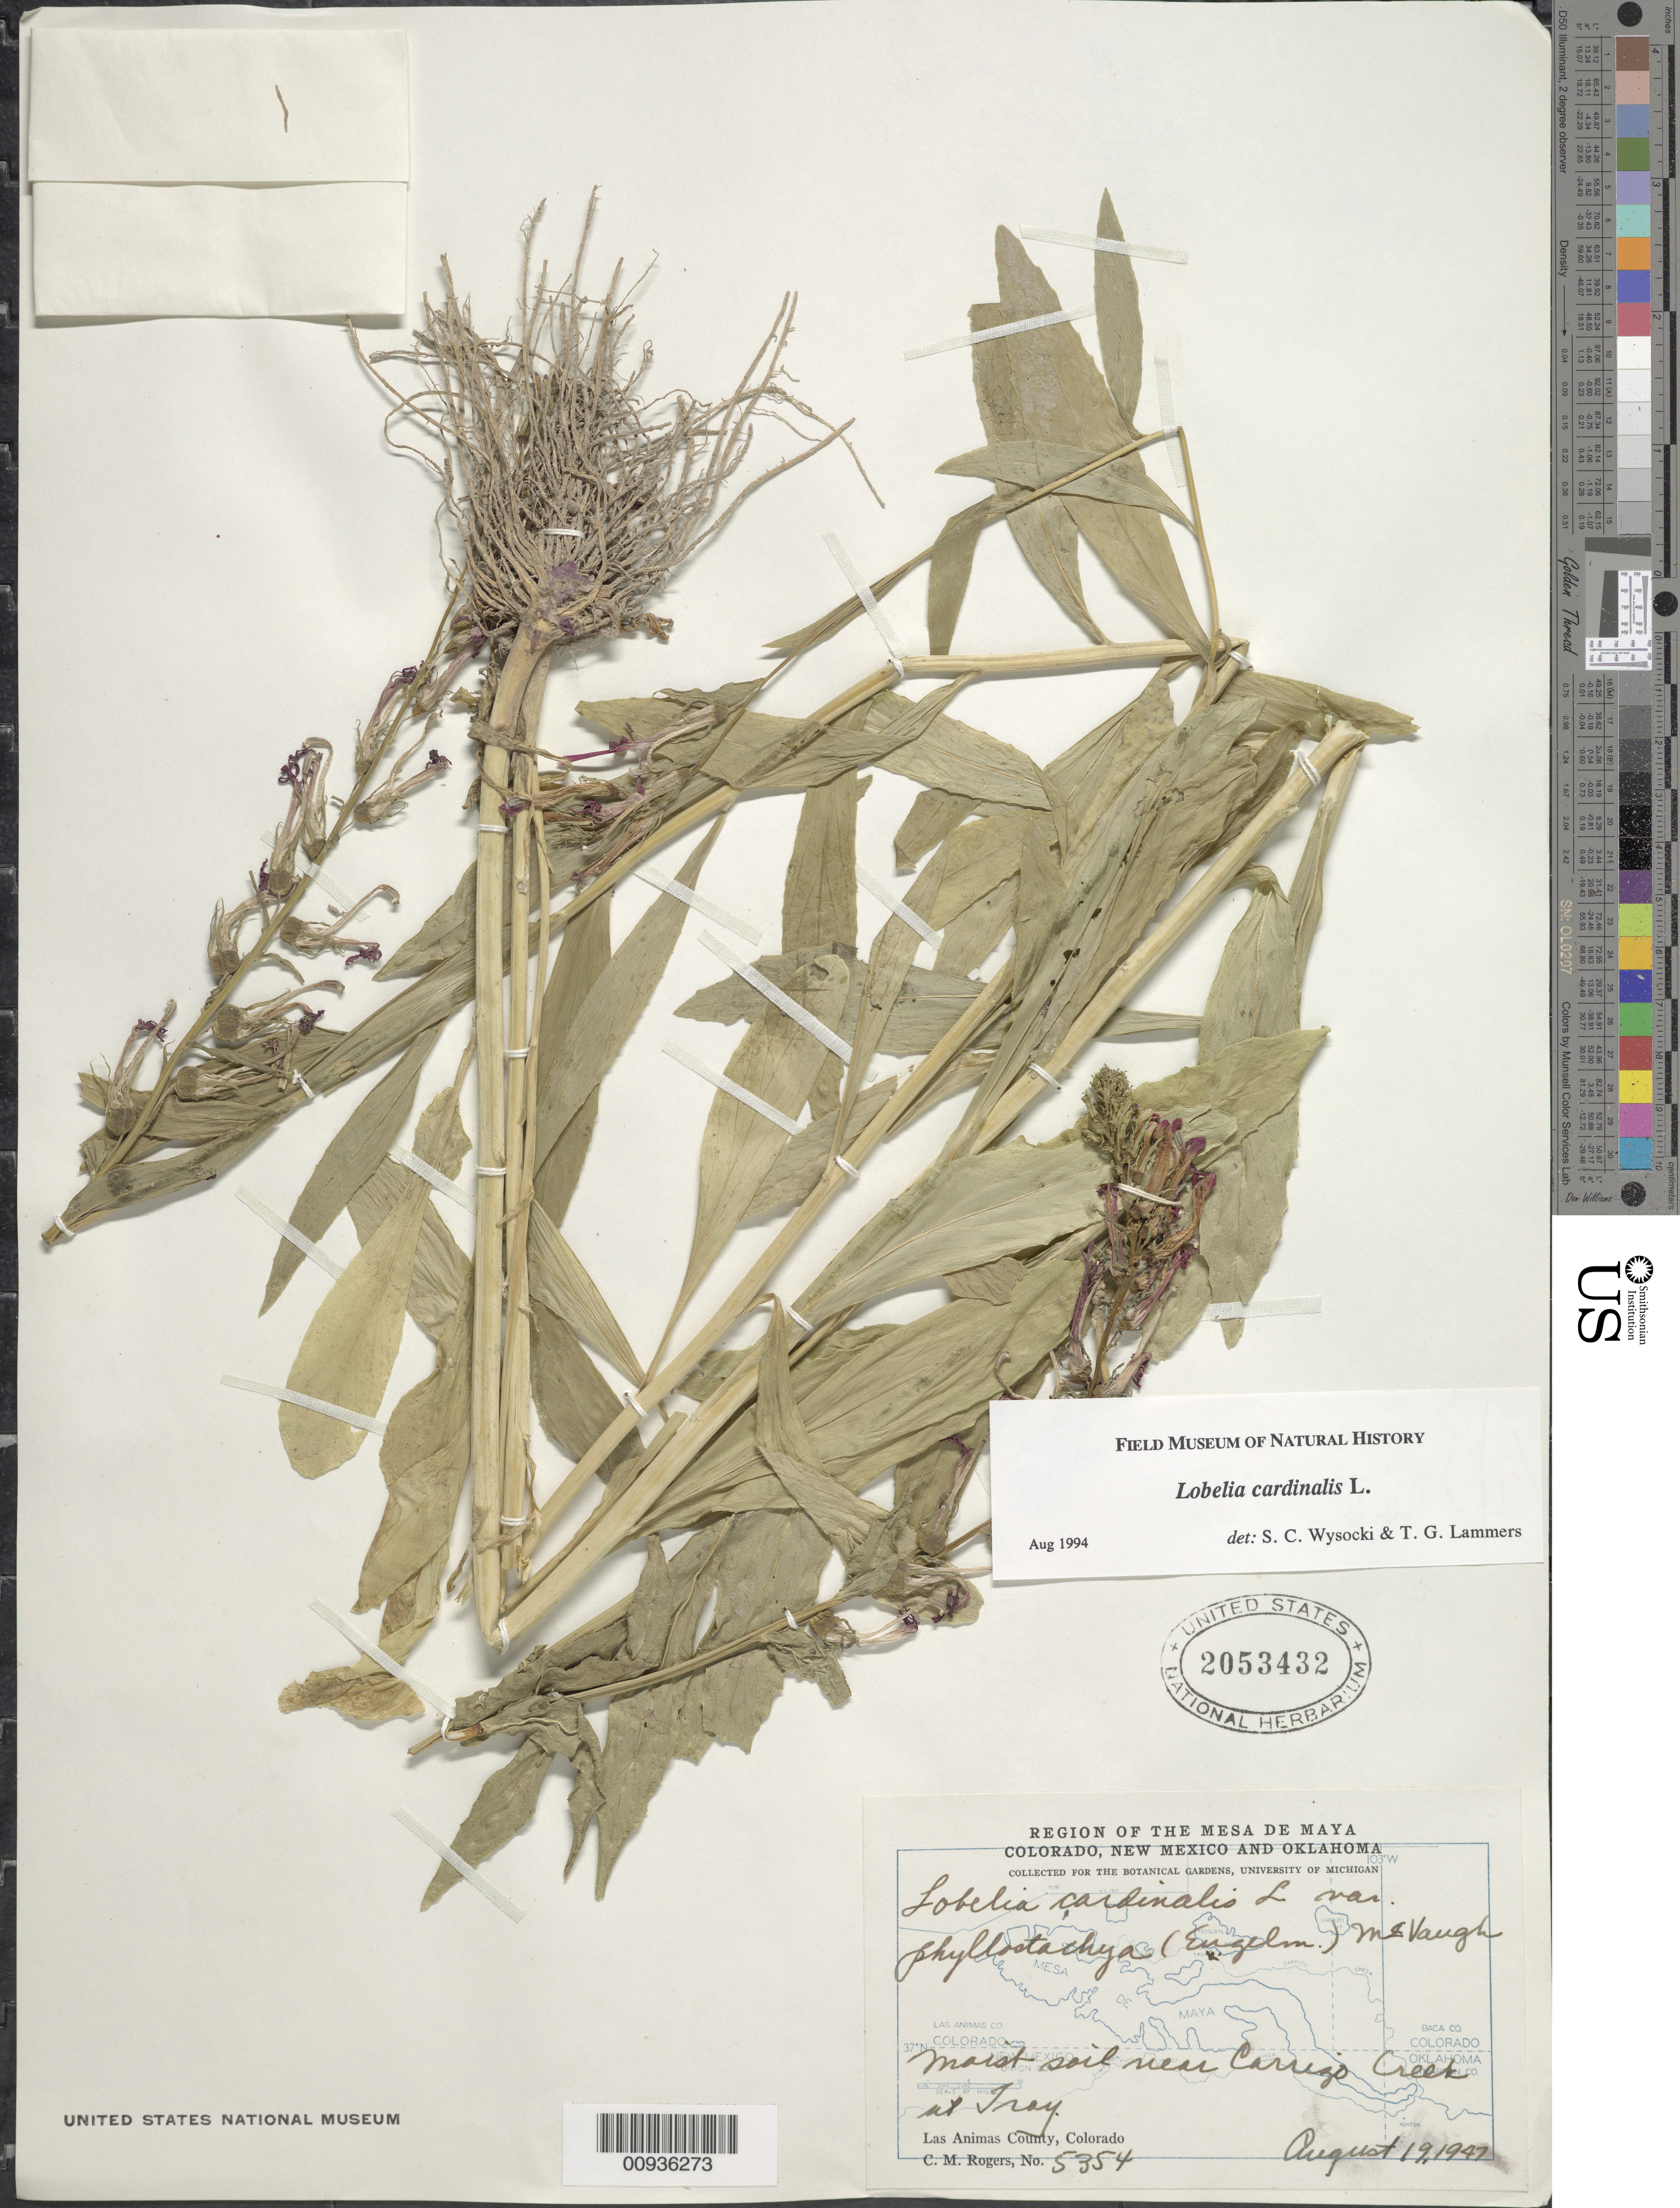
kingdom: Plantae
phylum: Tracheophyta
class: Magnoliopsida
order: Asterales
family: Campanulaceae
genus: Lobelia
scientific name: Lobelia cardinalis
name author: L.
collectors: C. M. Rogers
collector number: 5354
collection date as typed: August 19, 1947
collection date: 1947-08-19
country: United States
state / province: Colorado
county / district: Las Animas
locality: Near Tray near Carrizo Creek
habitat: moist soil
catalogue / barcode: US 2053432